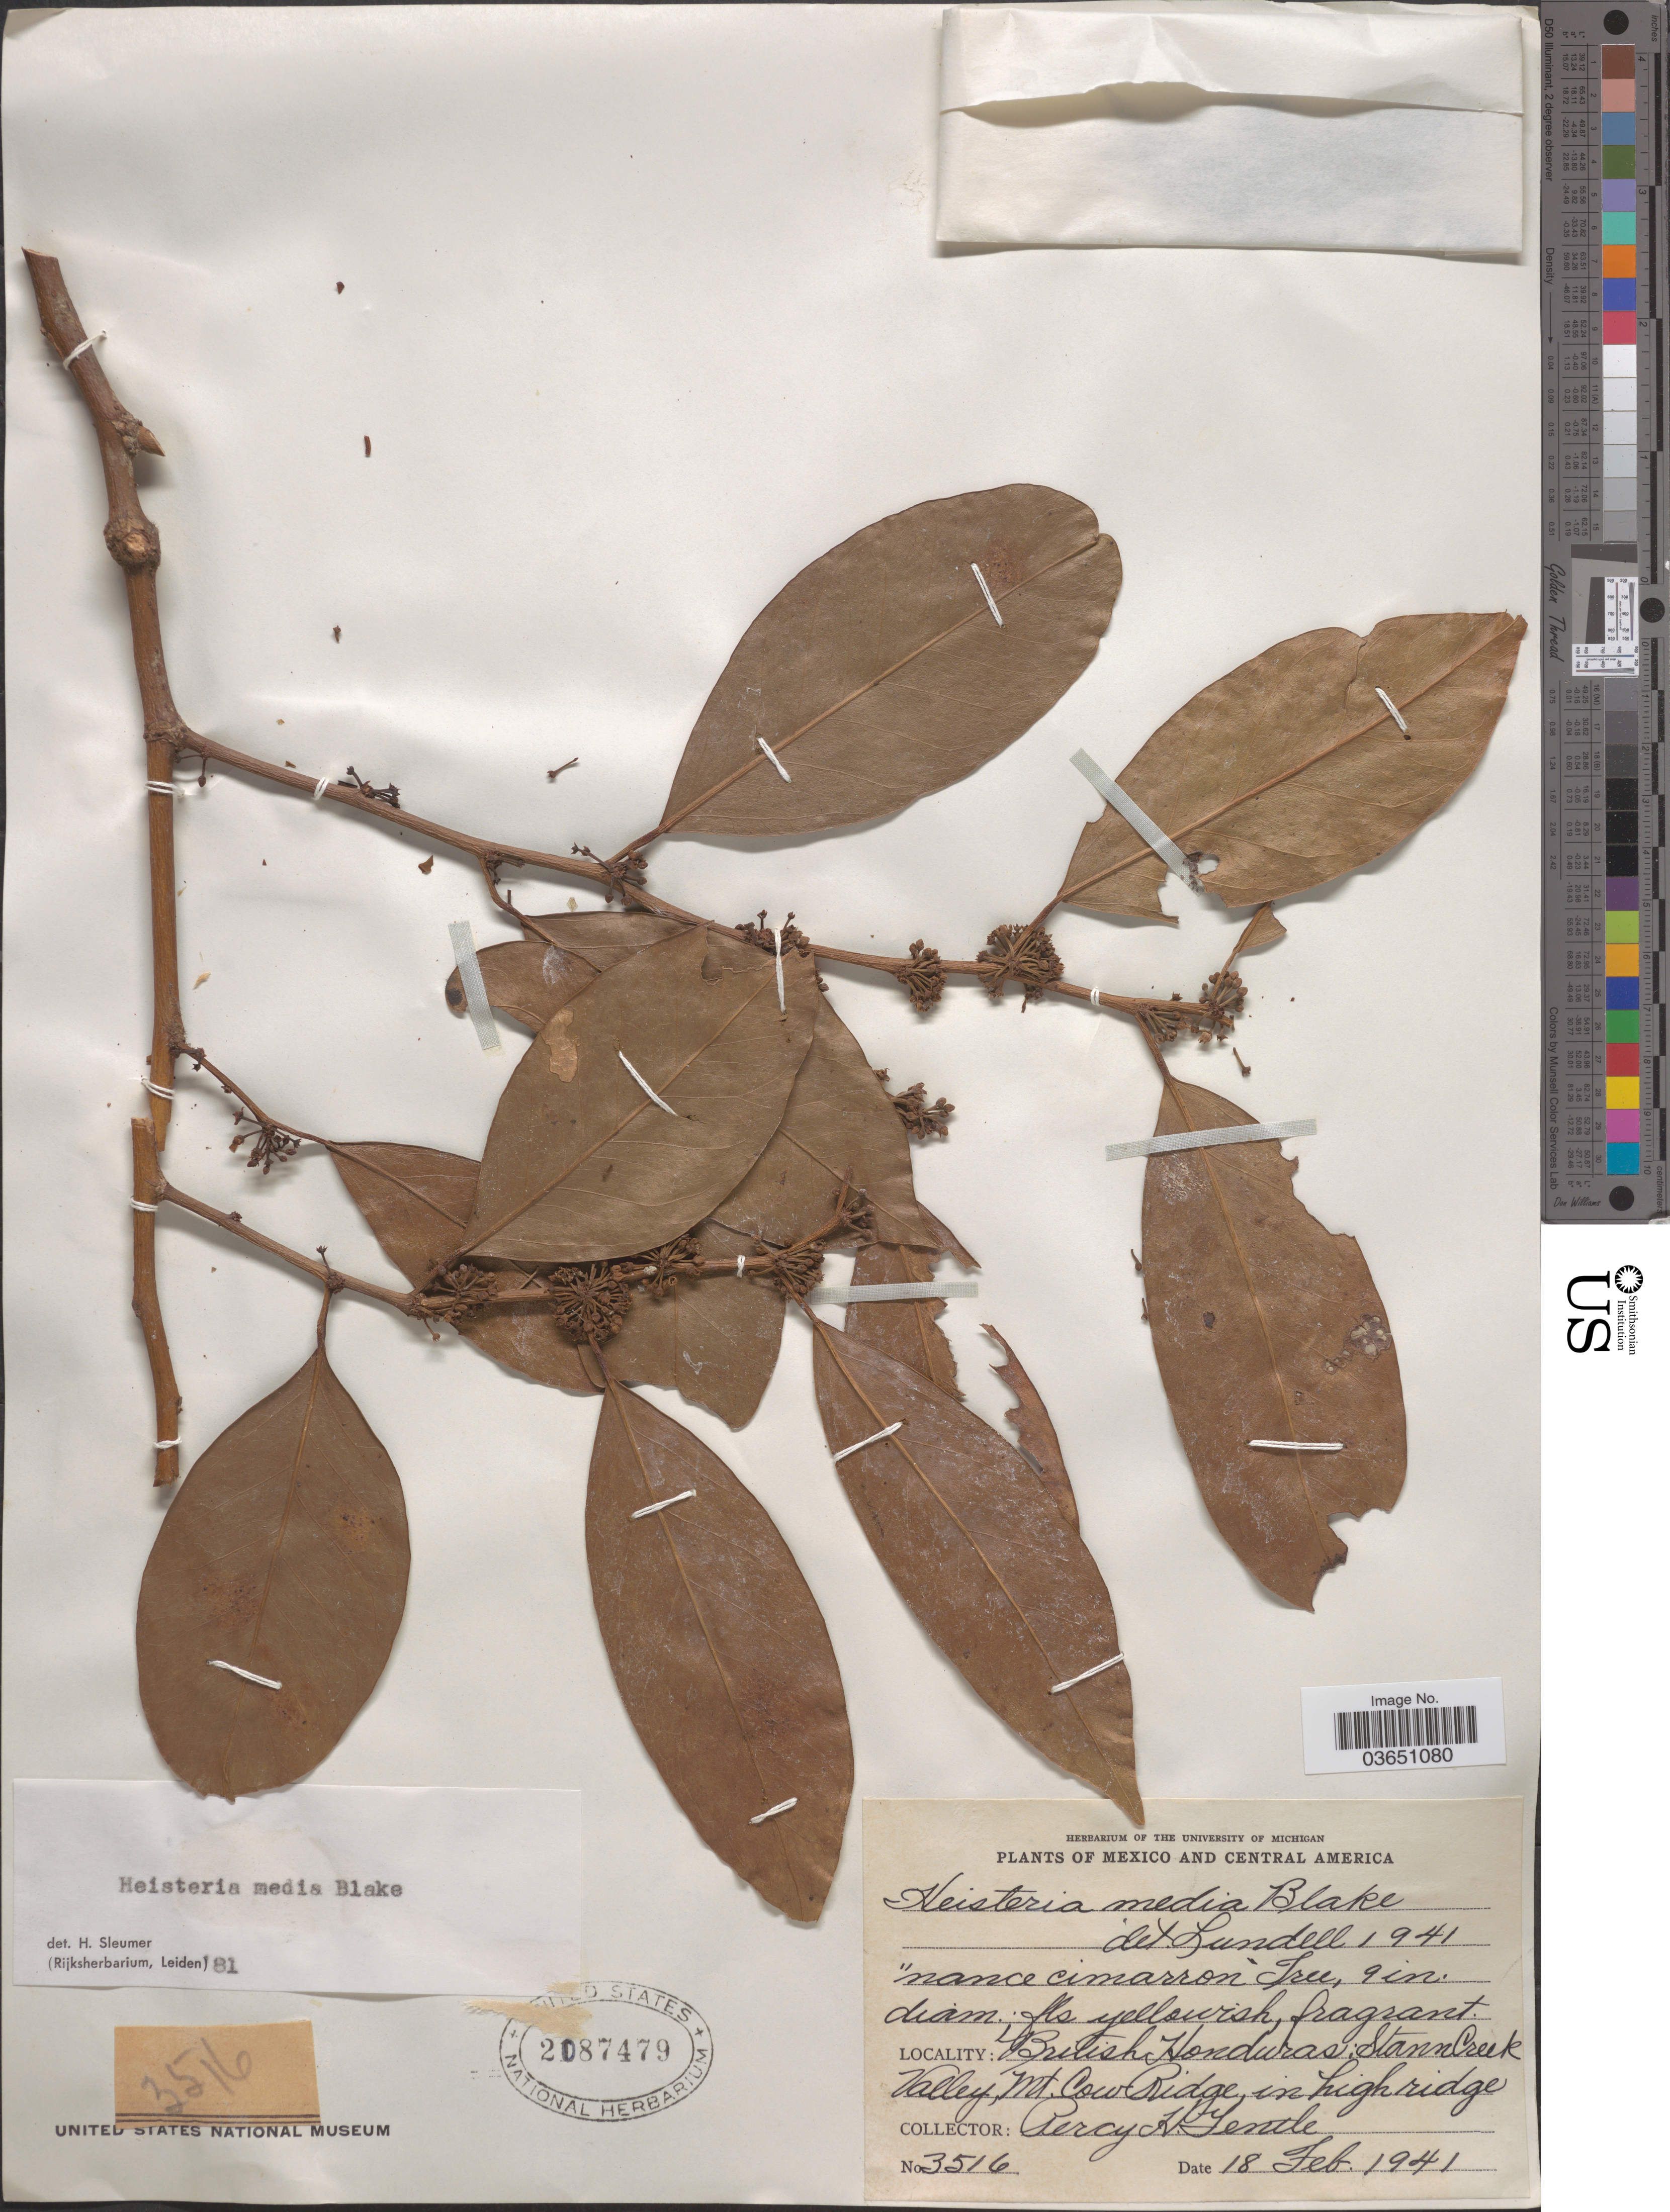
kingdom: Plantae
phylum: Tracheophyta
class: Magnoliopsida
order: Santalales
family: Erythropalaceae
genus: Heisteria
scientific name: Heisteria media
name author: S.F. Blake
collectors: P. H. Gentle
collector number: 3516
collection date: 1941-02-18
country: Belize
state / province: Stann Creek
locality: British Honduras. Stann Creek Valley., Mt. Cow Ridge, in high ridge.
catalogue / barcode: US 2087479